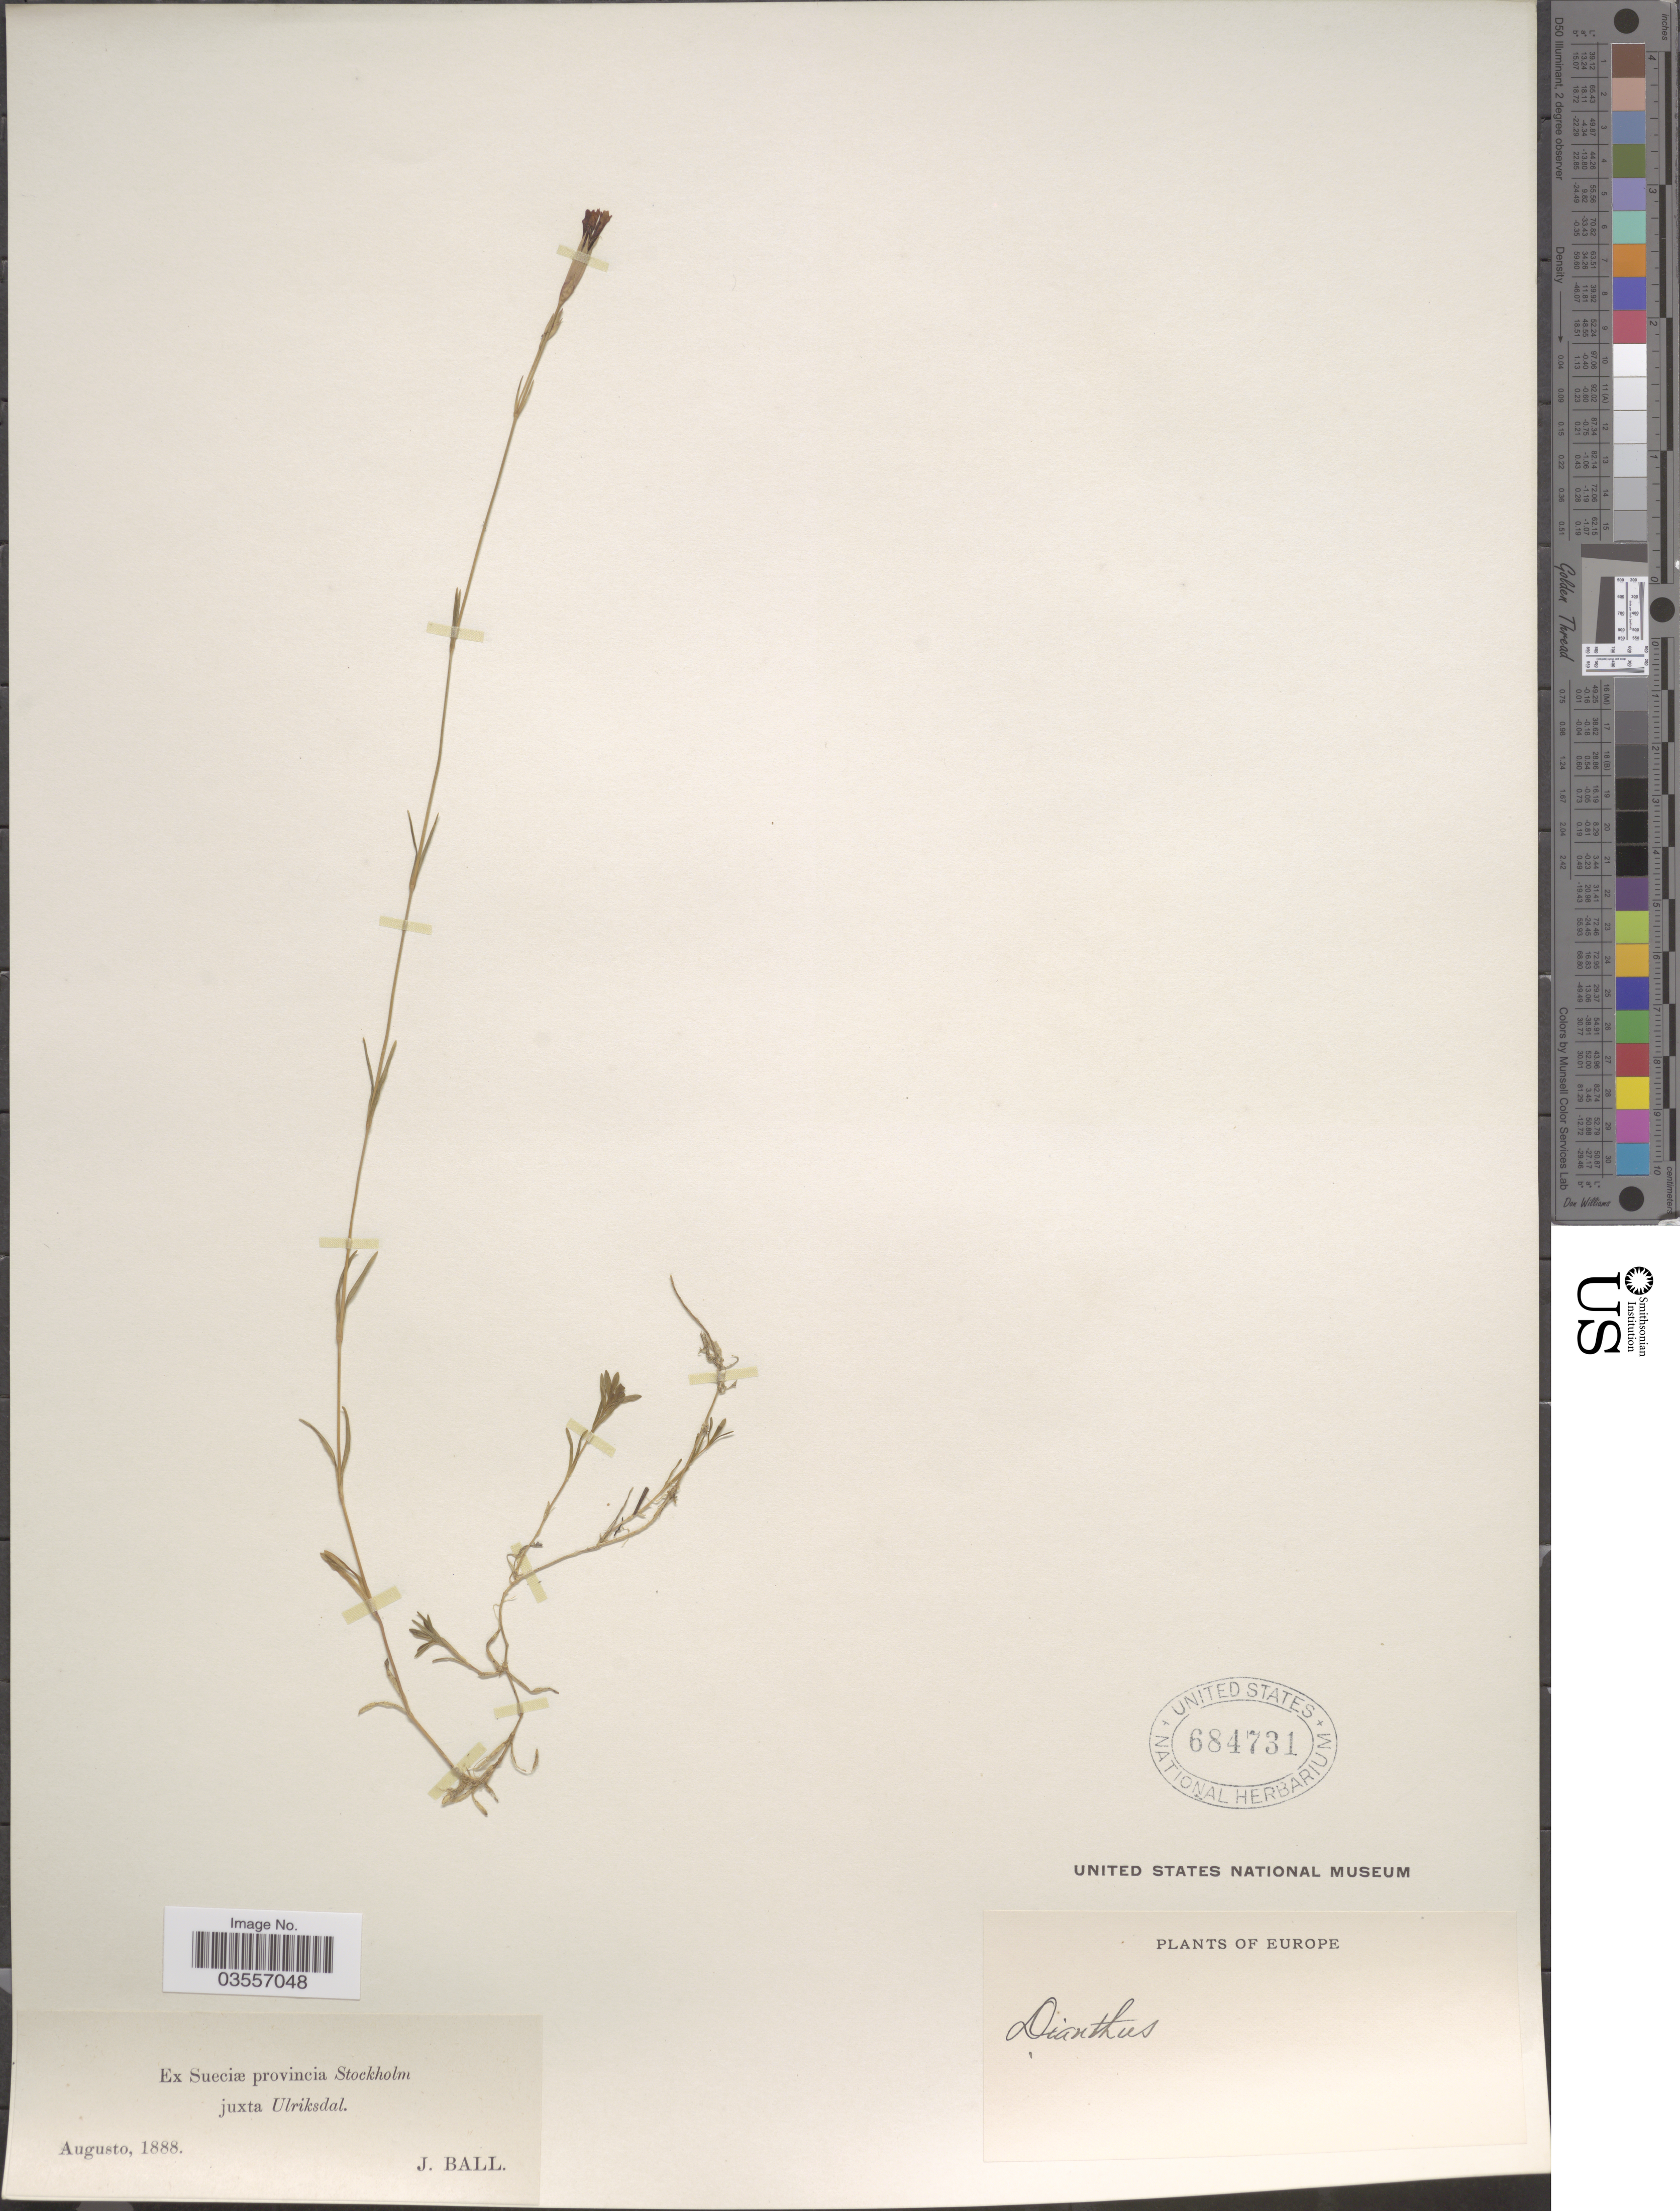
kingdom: Plantae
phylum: Tracheophyta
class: Magnoliopsida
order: Caryophyllales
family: Caryophyllaceae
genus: Dianthus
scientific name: Dianthus sp.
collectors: J. Ball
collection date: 1888-08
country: Sweden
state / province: Stockholm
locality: Ex Sueciæ provincia Stockholm juxta Ulriksdal. Europe.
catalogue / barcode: US 684731